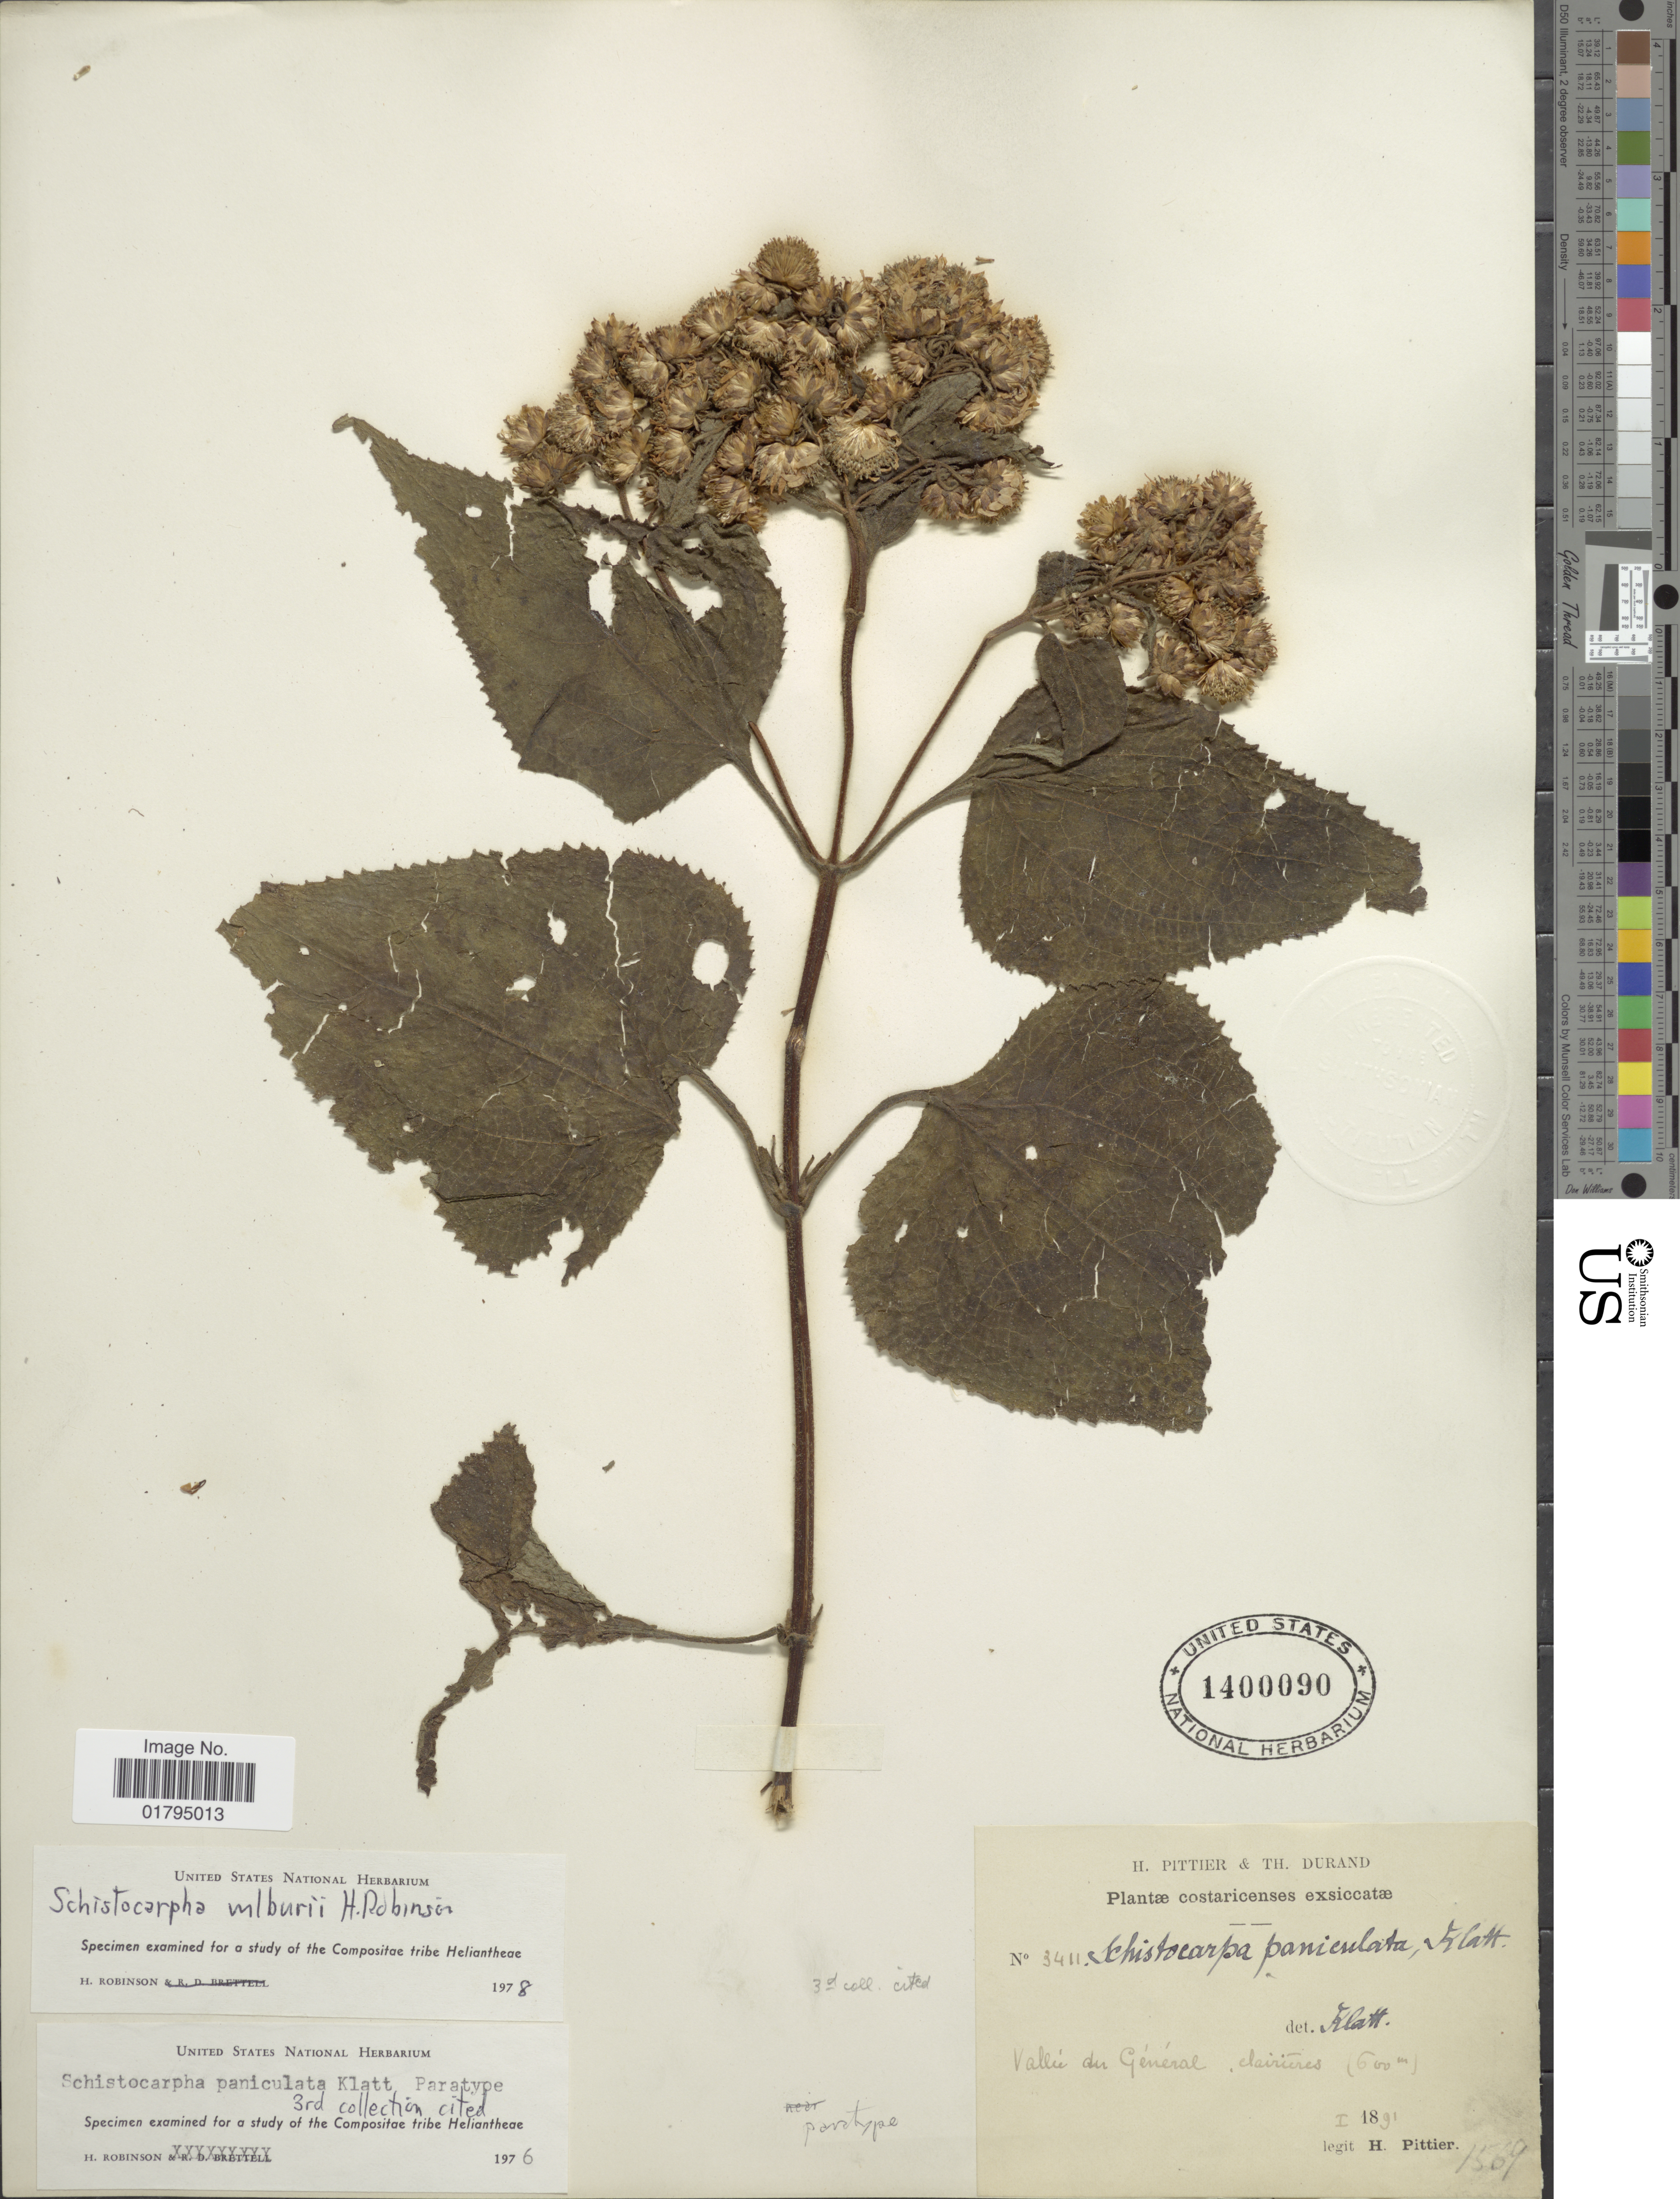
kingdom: Plantae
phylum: Tracheophyta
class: Magnoliopsida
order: Asterales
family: Asteraceae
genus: Schistocarpha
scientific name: Schistocarpha wilburii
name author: H. Rob.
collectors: H. F. Pittier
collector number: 3411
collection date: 1891-01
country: Costa Rica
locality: Vallée du Général (Valle del General)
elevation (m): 600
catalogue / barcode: US 1400090